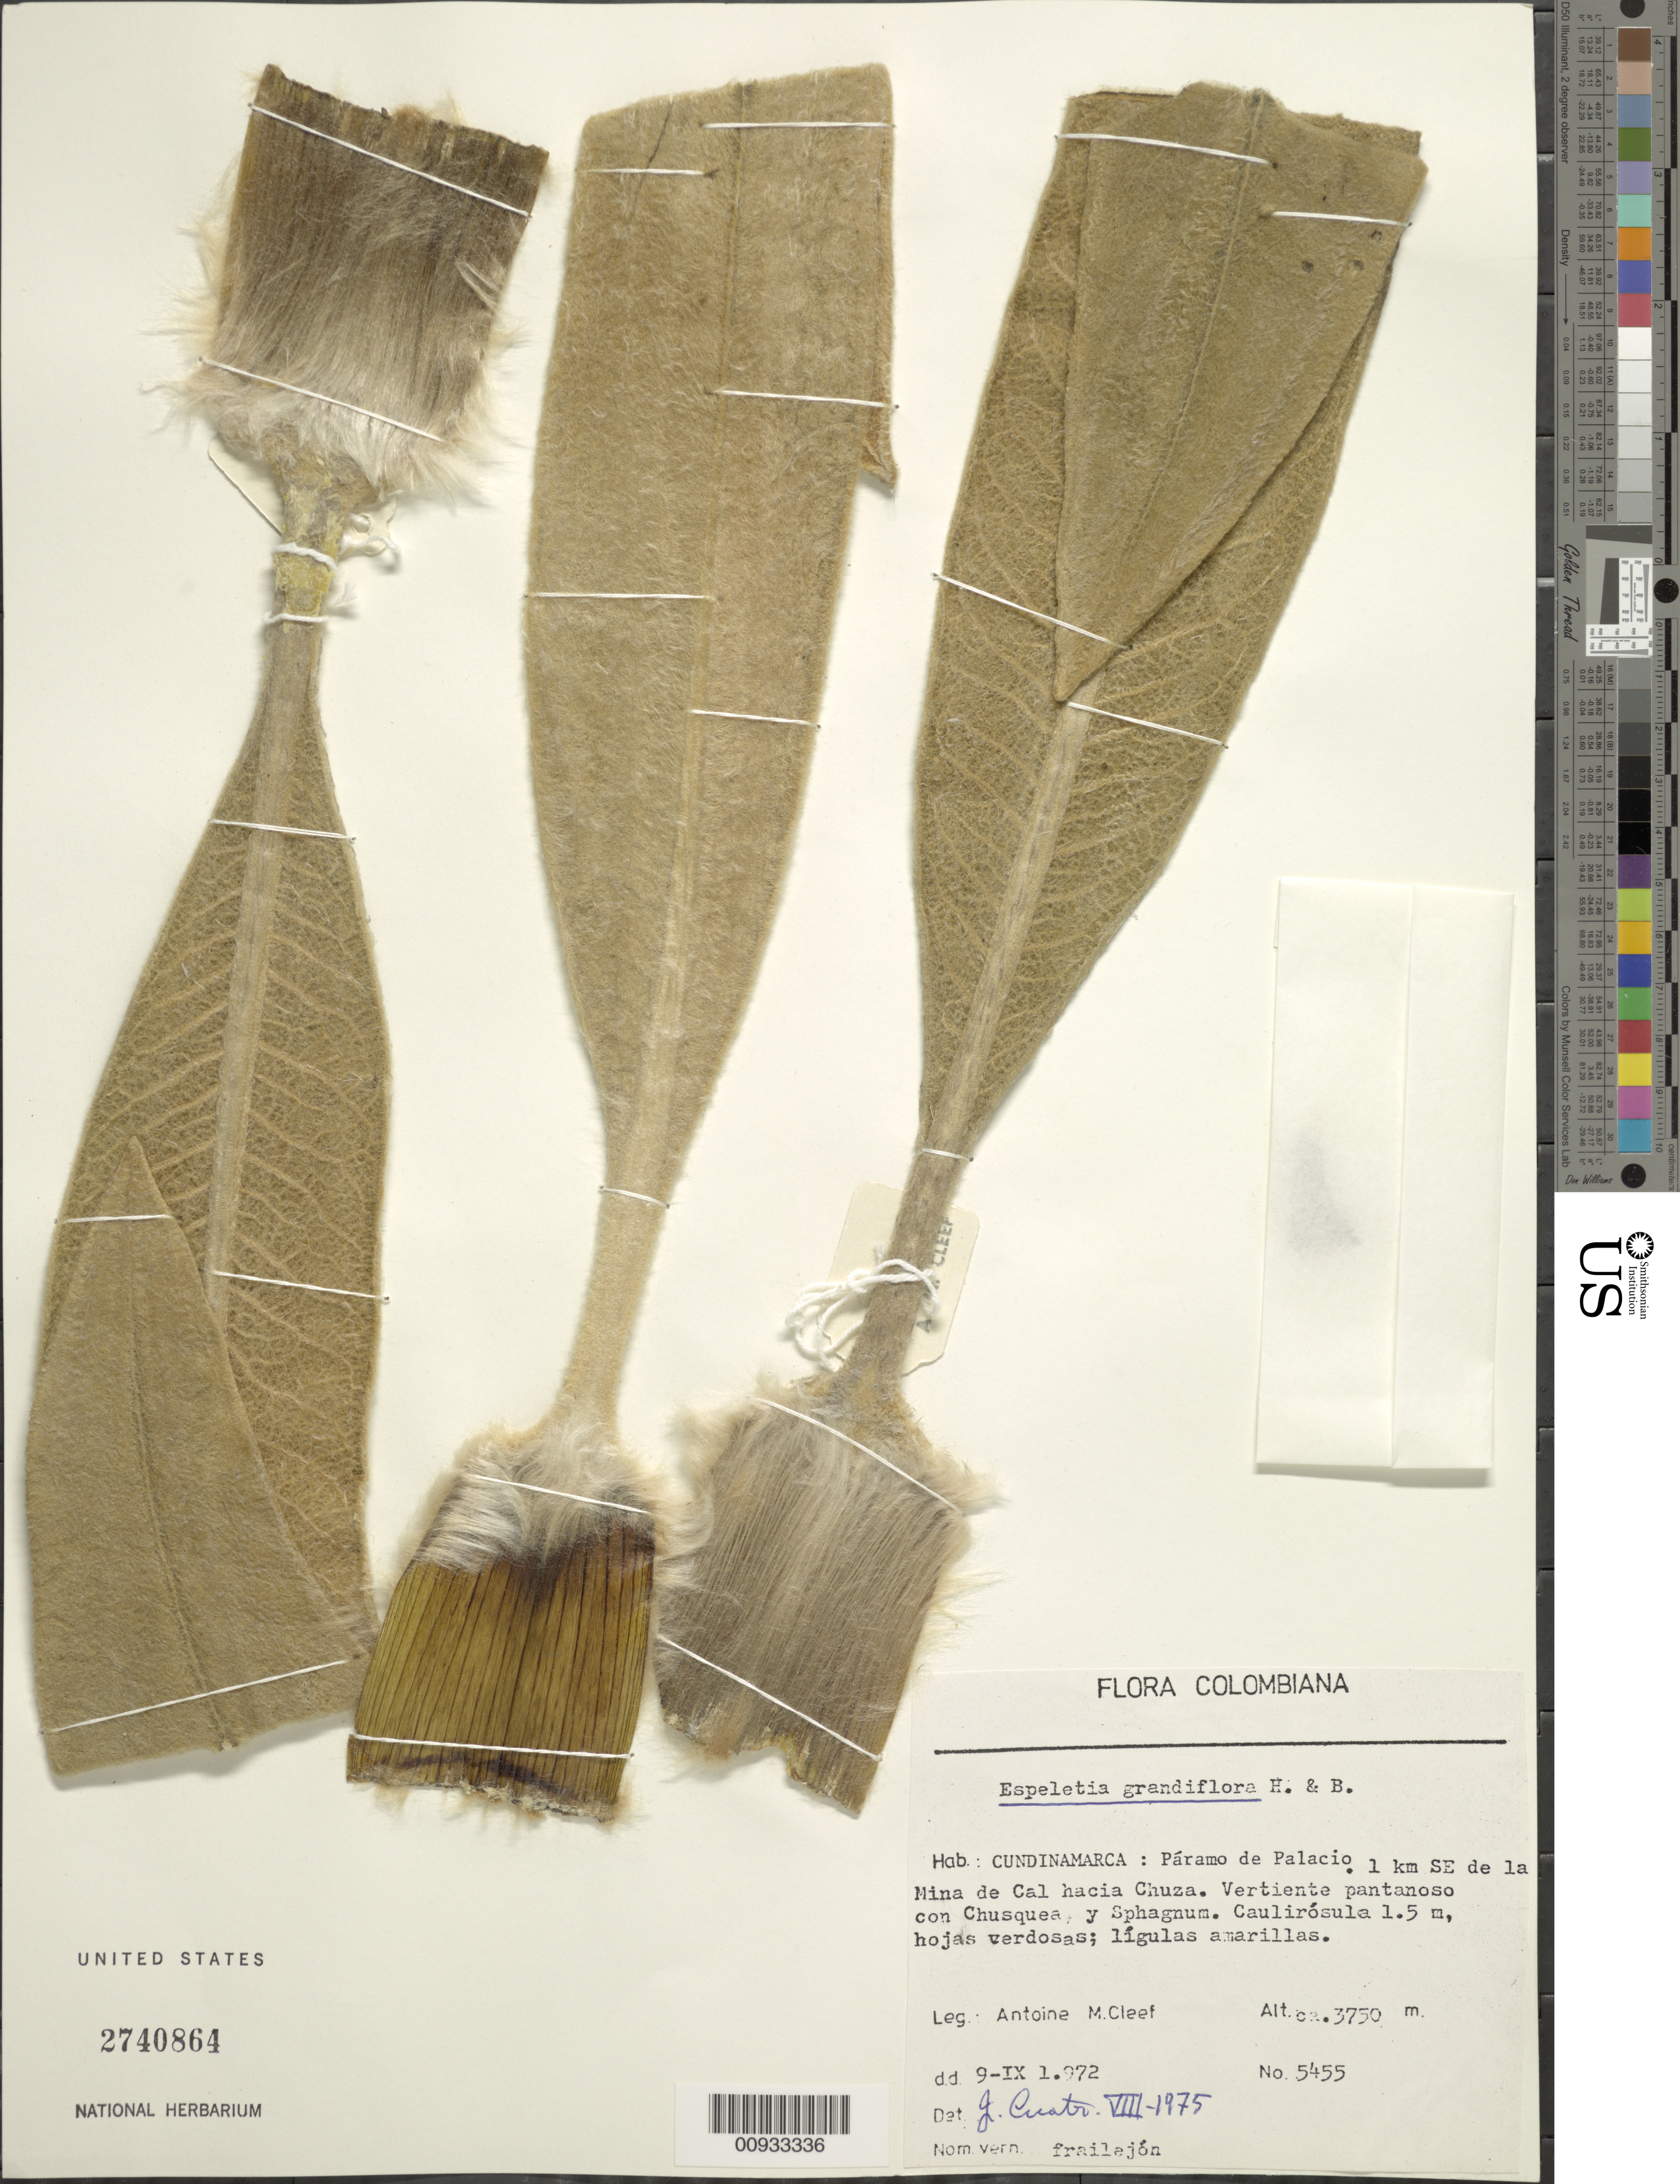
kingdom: Plantae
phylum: Tracheophyta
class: Magnoliopsida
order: Asterales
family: Asteraceae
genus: Espeletia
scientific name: Espeletia grandiflora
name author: Humb. & Bonpl.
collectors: A. M. Cleef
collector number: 5455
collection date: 1972-09-09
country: Colombia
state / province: Cundinamarca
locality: Paramo de Palacio, 1 km SE de la Mina de Cal hacia Chuza, vertiente pantanoso.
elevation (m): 3750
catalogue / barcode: US 2740864